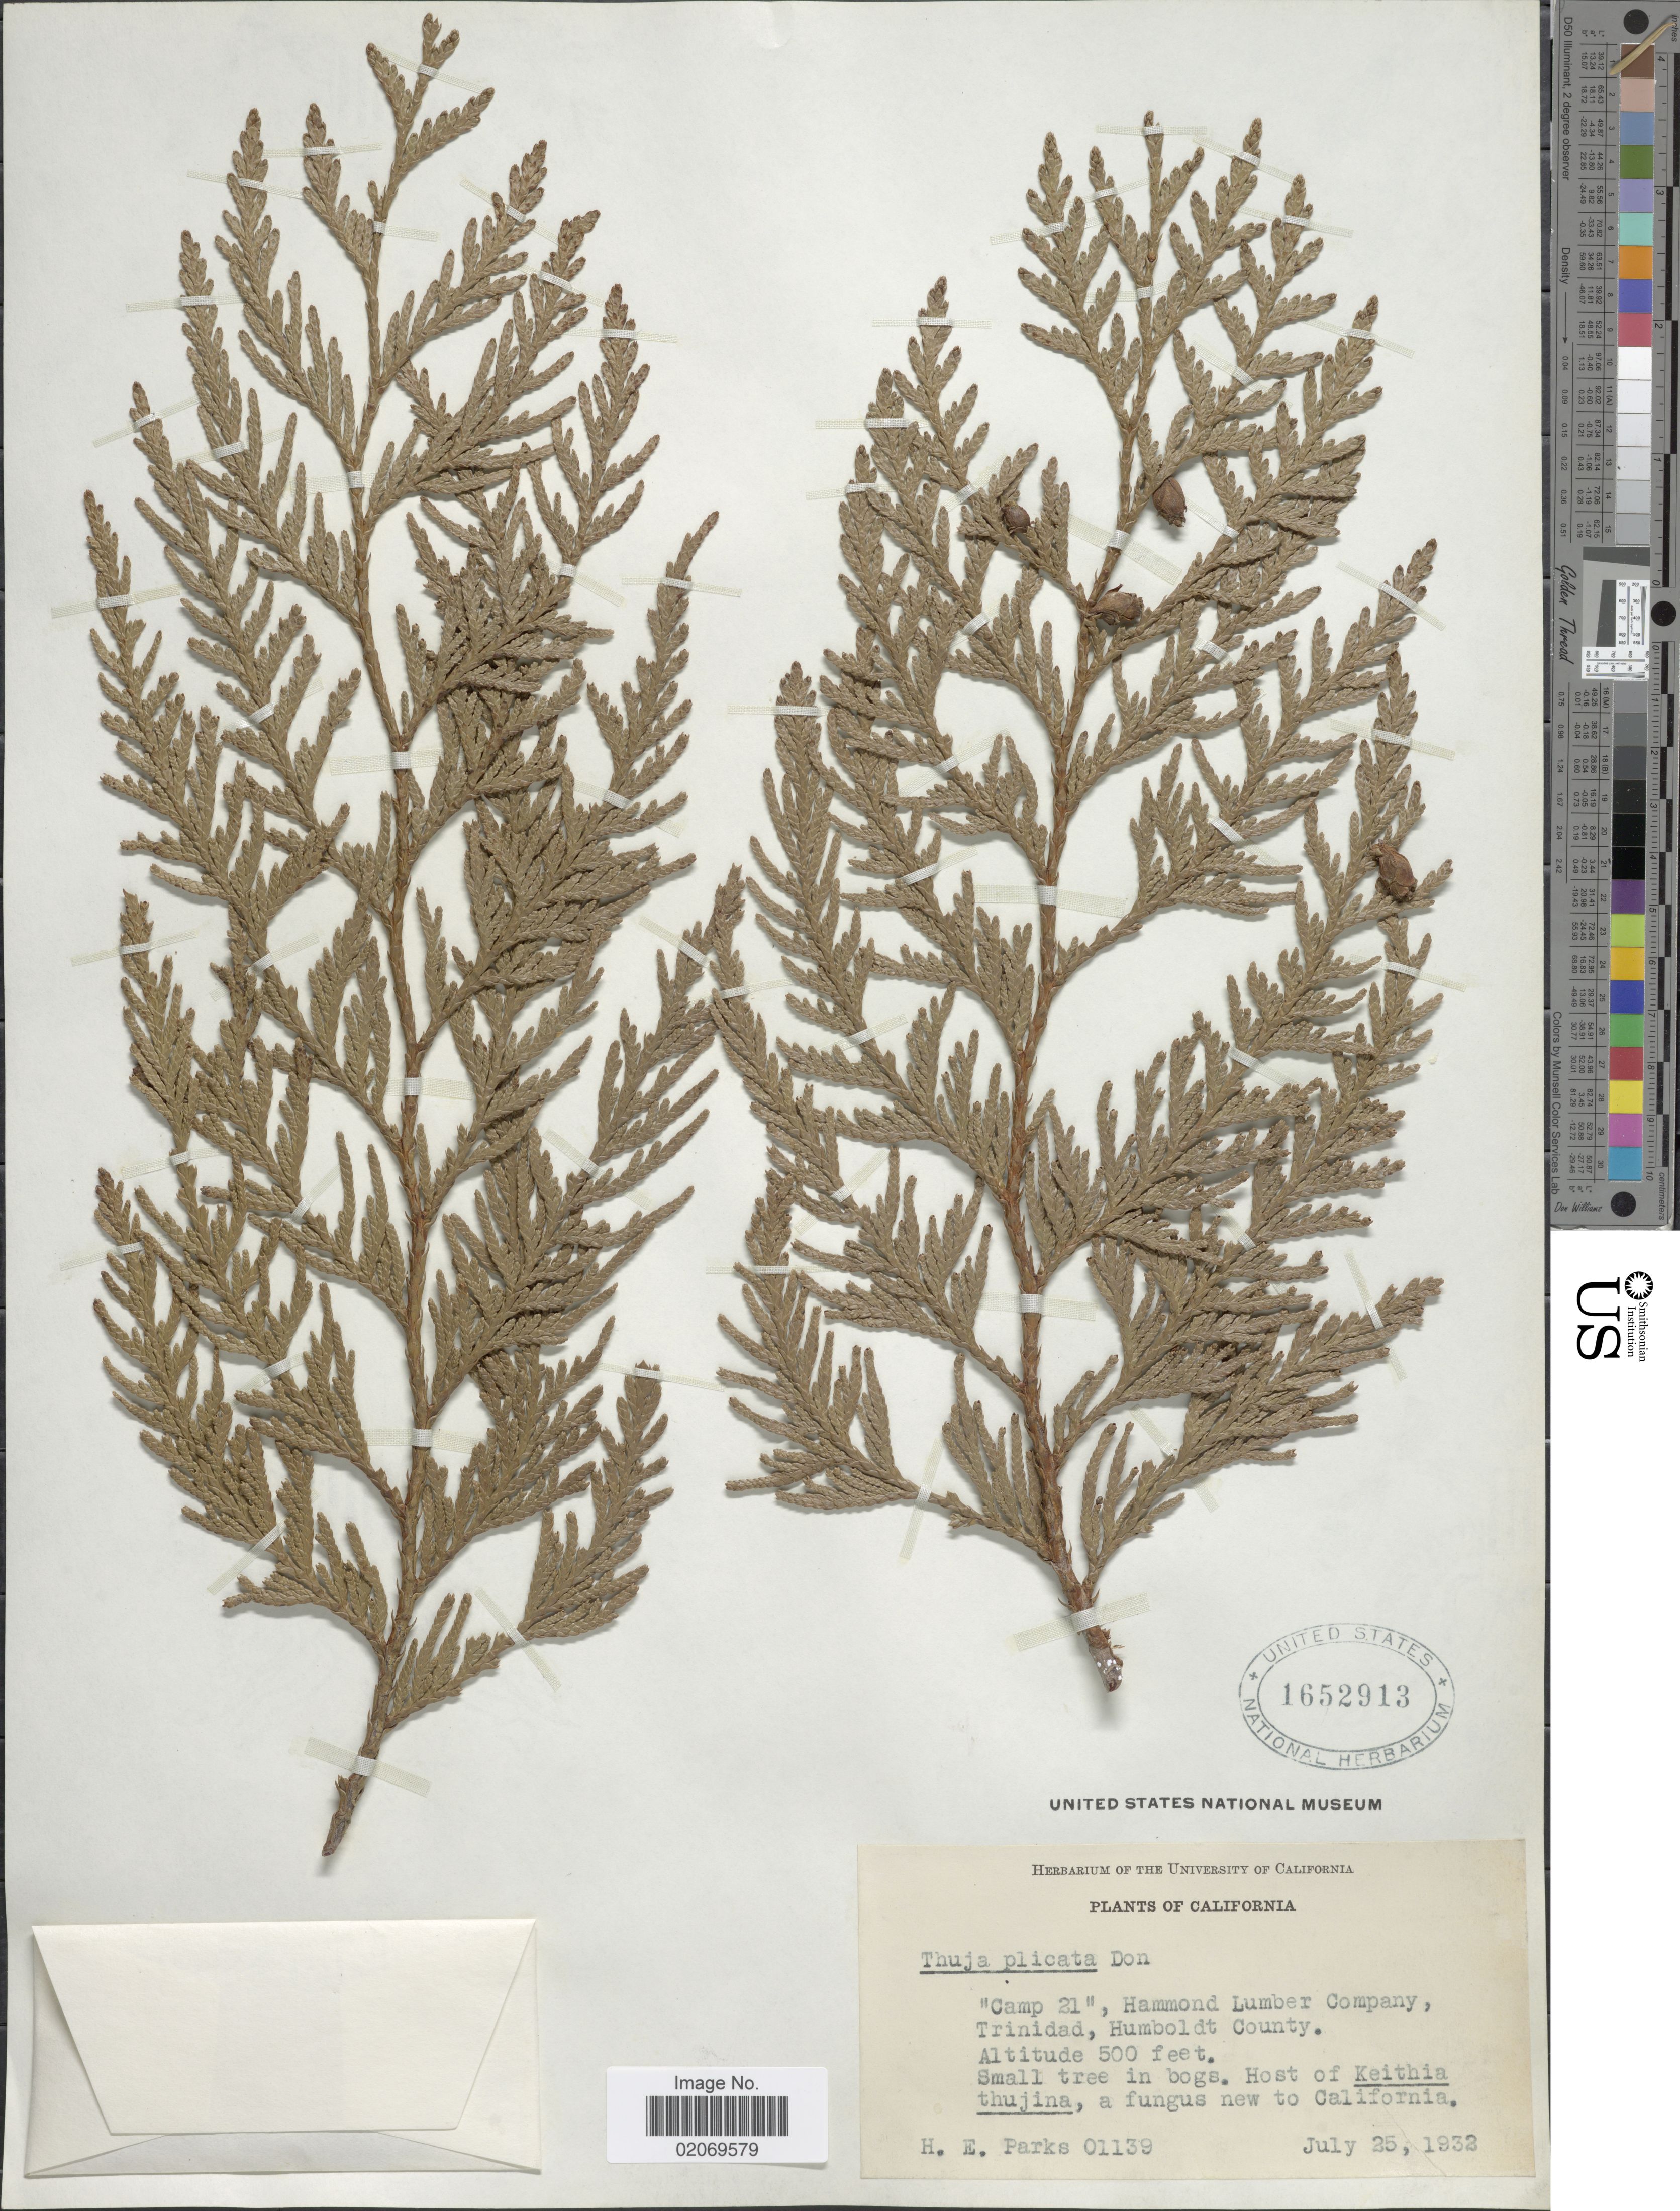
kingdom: Plantae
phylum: Tracheophyta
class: Pinopsida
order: Pinales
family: Cupressaceae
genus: Thuja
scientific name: Thuja plicata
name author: Donn & D. Don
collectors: H. E. Parks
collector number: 01139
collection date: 1932-07-25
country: United States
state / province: California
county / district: Humboldt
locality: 'Camp 21', Hammond Lumber Company, Trinidad, Humboldt County, a fungus new to California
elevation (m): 152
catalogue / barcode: US 1652913